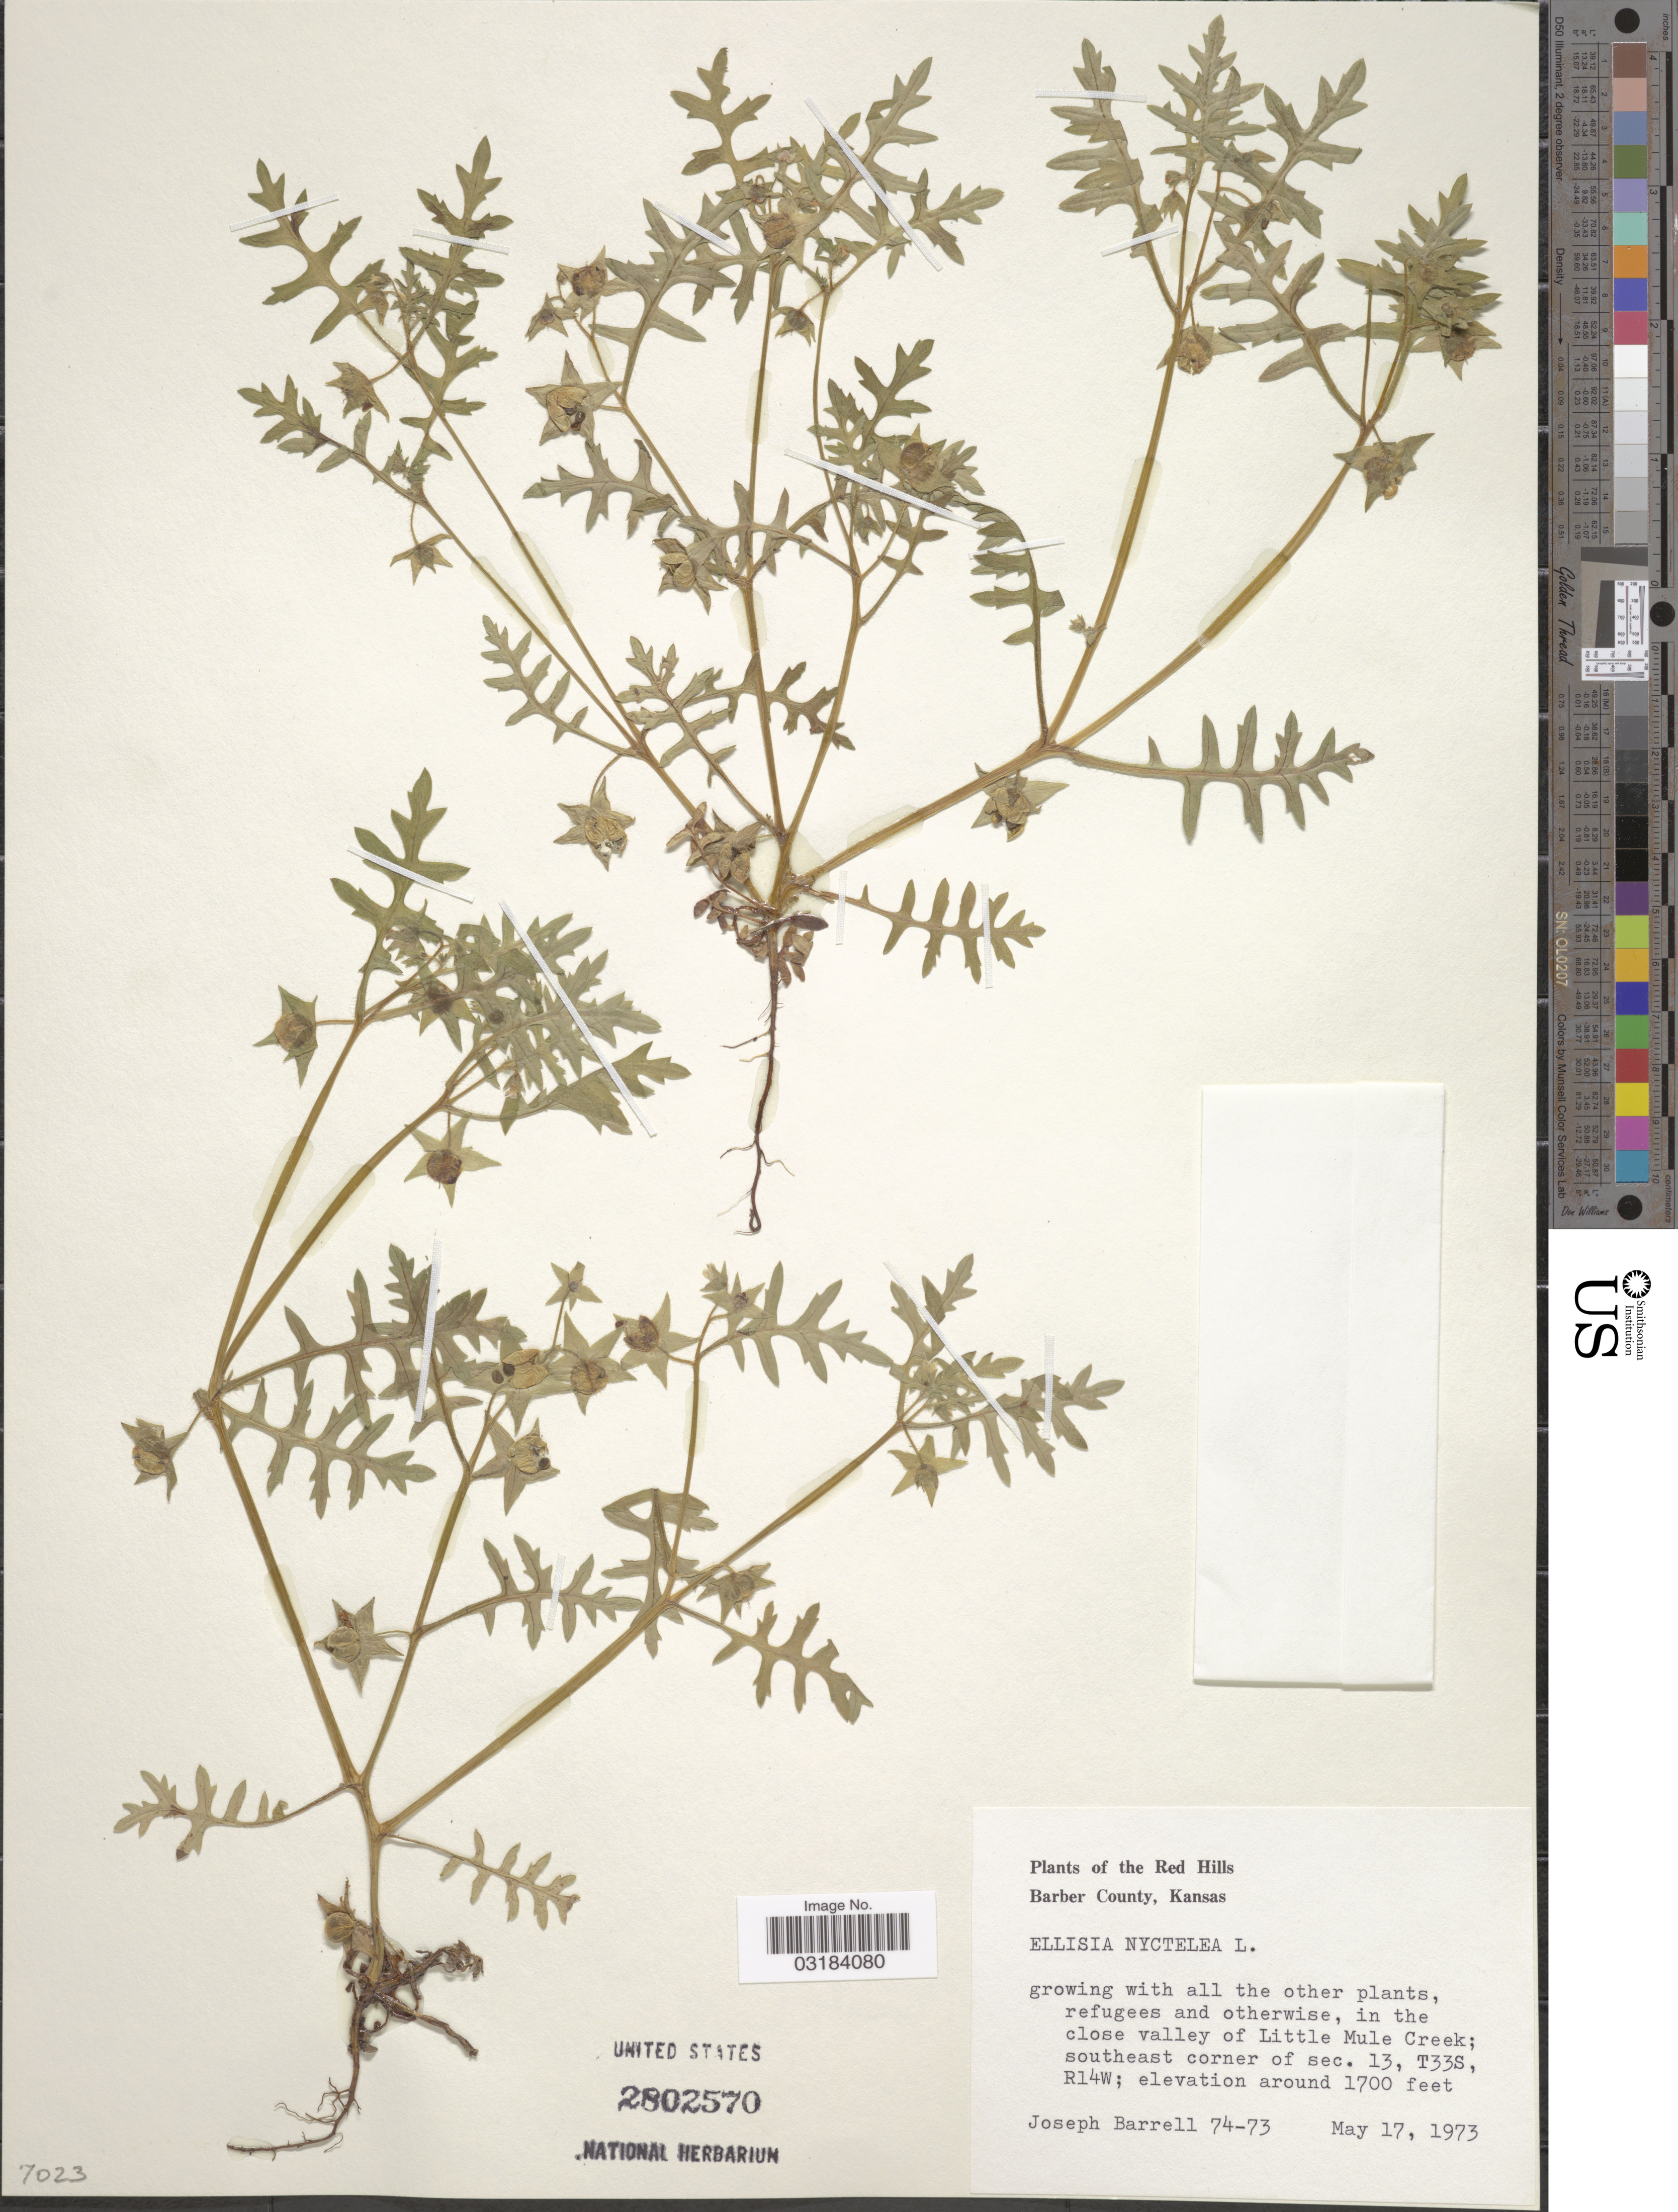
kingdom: Plantae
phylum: Tracheophyta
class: Magnoliopsida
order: Boraginales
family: Hydrophyllaceae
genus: Ellisia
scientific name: Ellisia nyctelea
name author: L.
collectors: J. Barrell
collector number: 74-73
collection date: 1973-05-17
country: United States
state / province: Kansas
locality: The Red Hills. Barber County. in the close valley of Little Mule Creek; southeast corner of sec. 13, T33S, R14W.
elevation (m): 518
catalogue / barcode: US 2802570